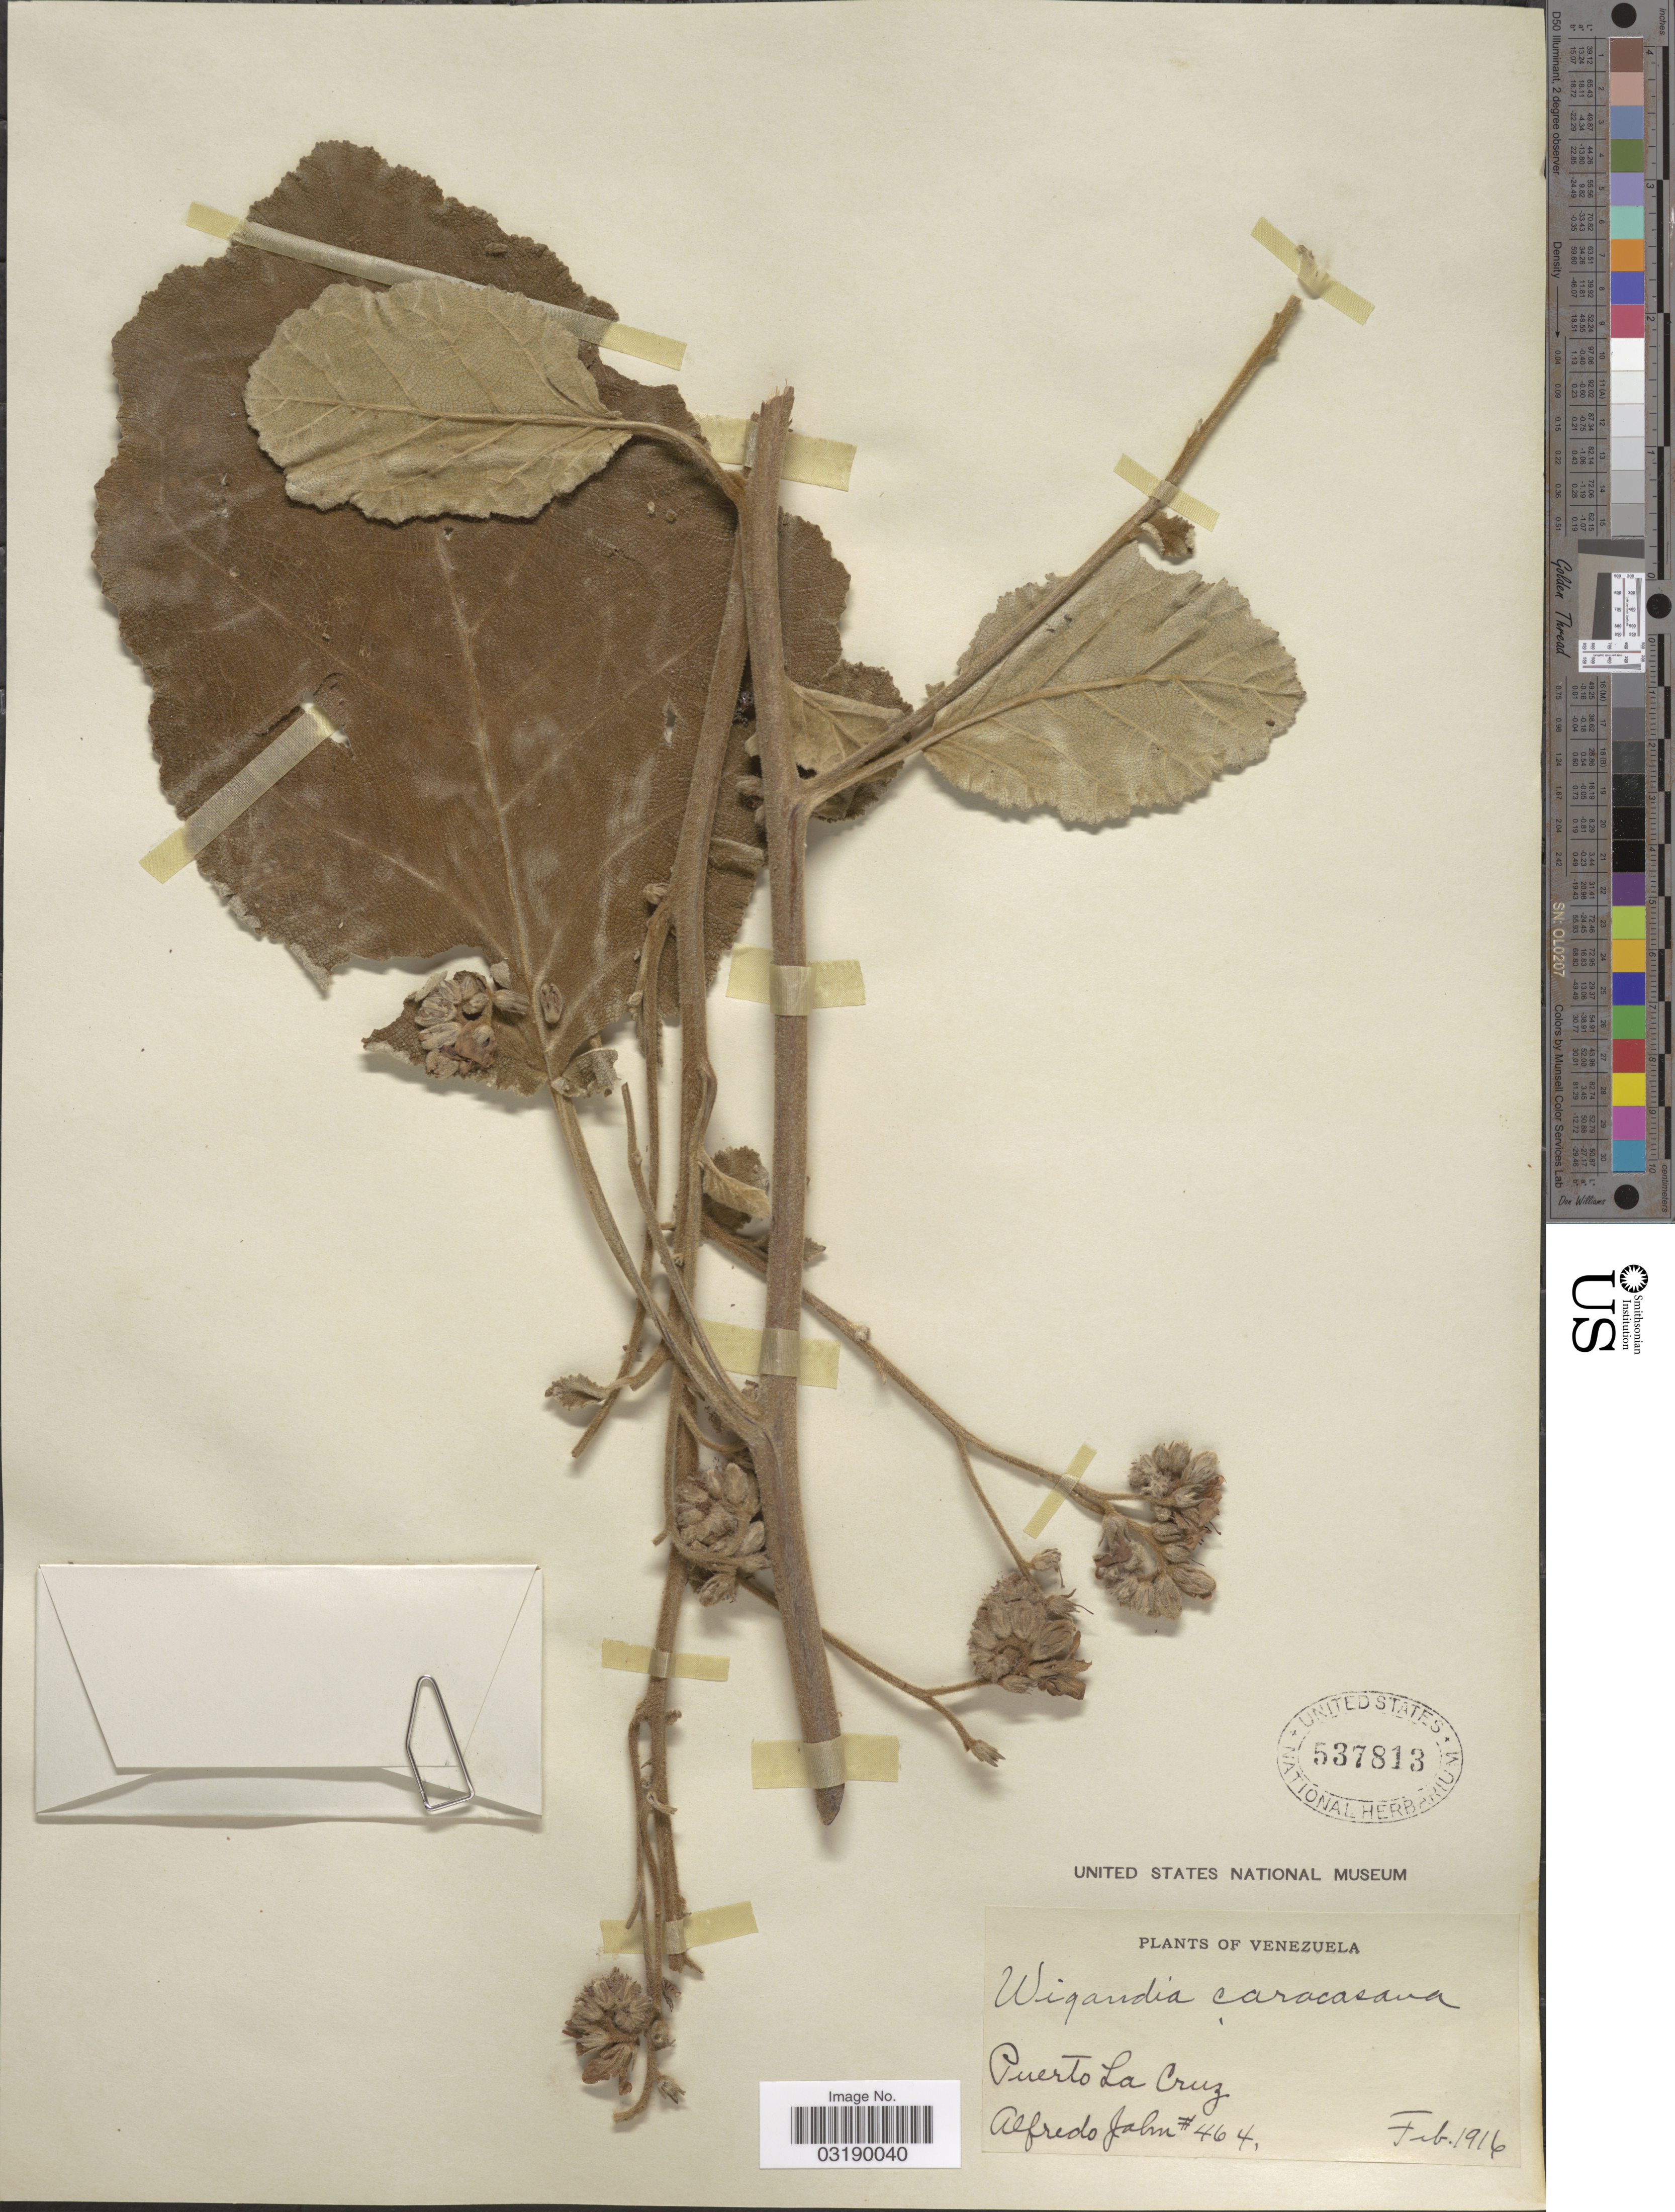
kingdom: Plantae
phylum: Tracheophyta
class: Magnoliopsida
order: Boraginales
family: Namaceae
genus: Wigandia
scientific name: Wigandia caracasana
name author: Kunth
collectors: A. Jahn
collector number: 464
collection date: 1916-02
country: Venezuela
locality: Puerto La Cruz.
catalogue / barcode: US 537813